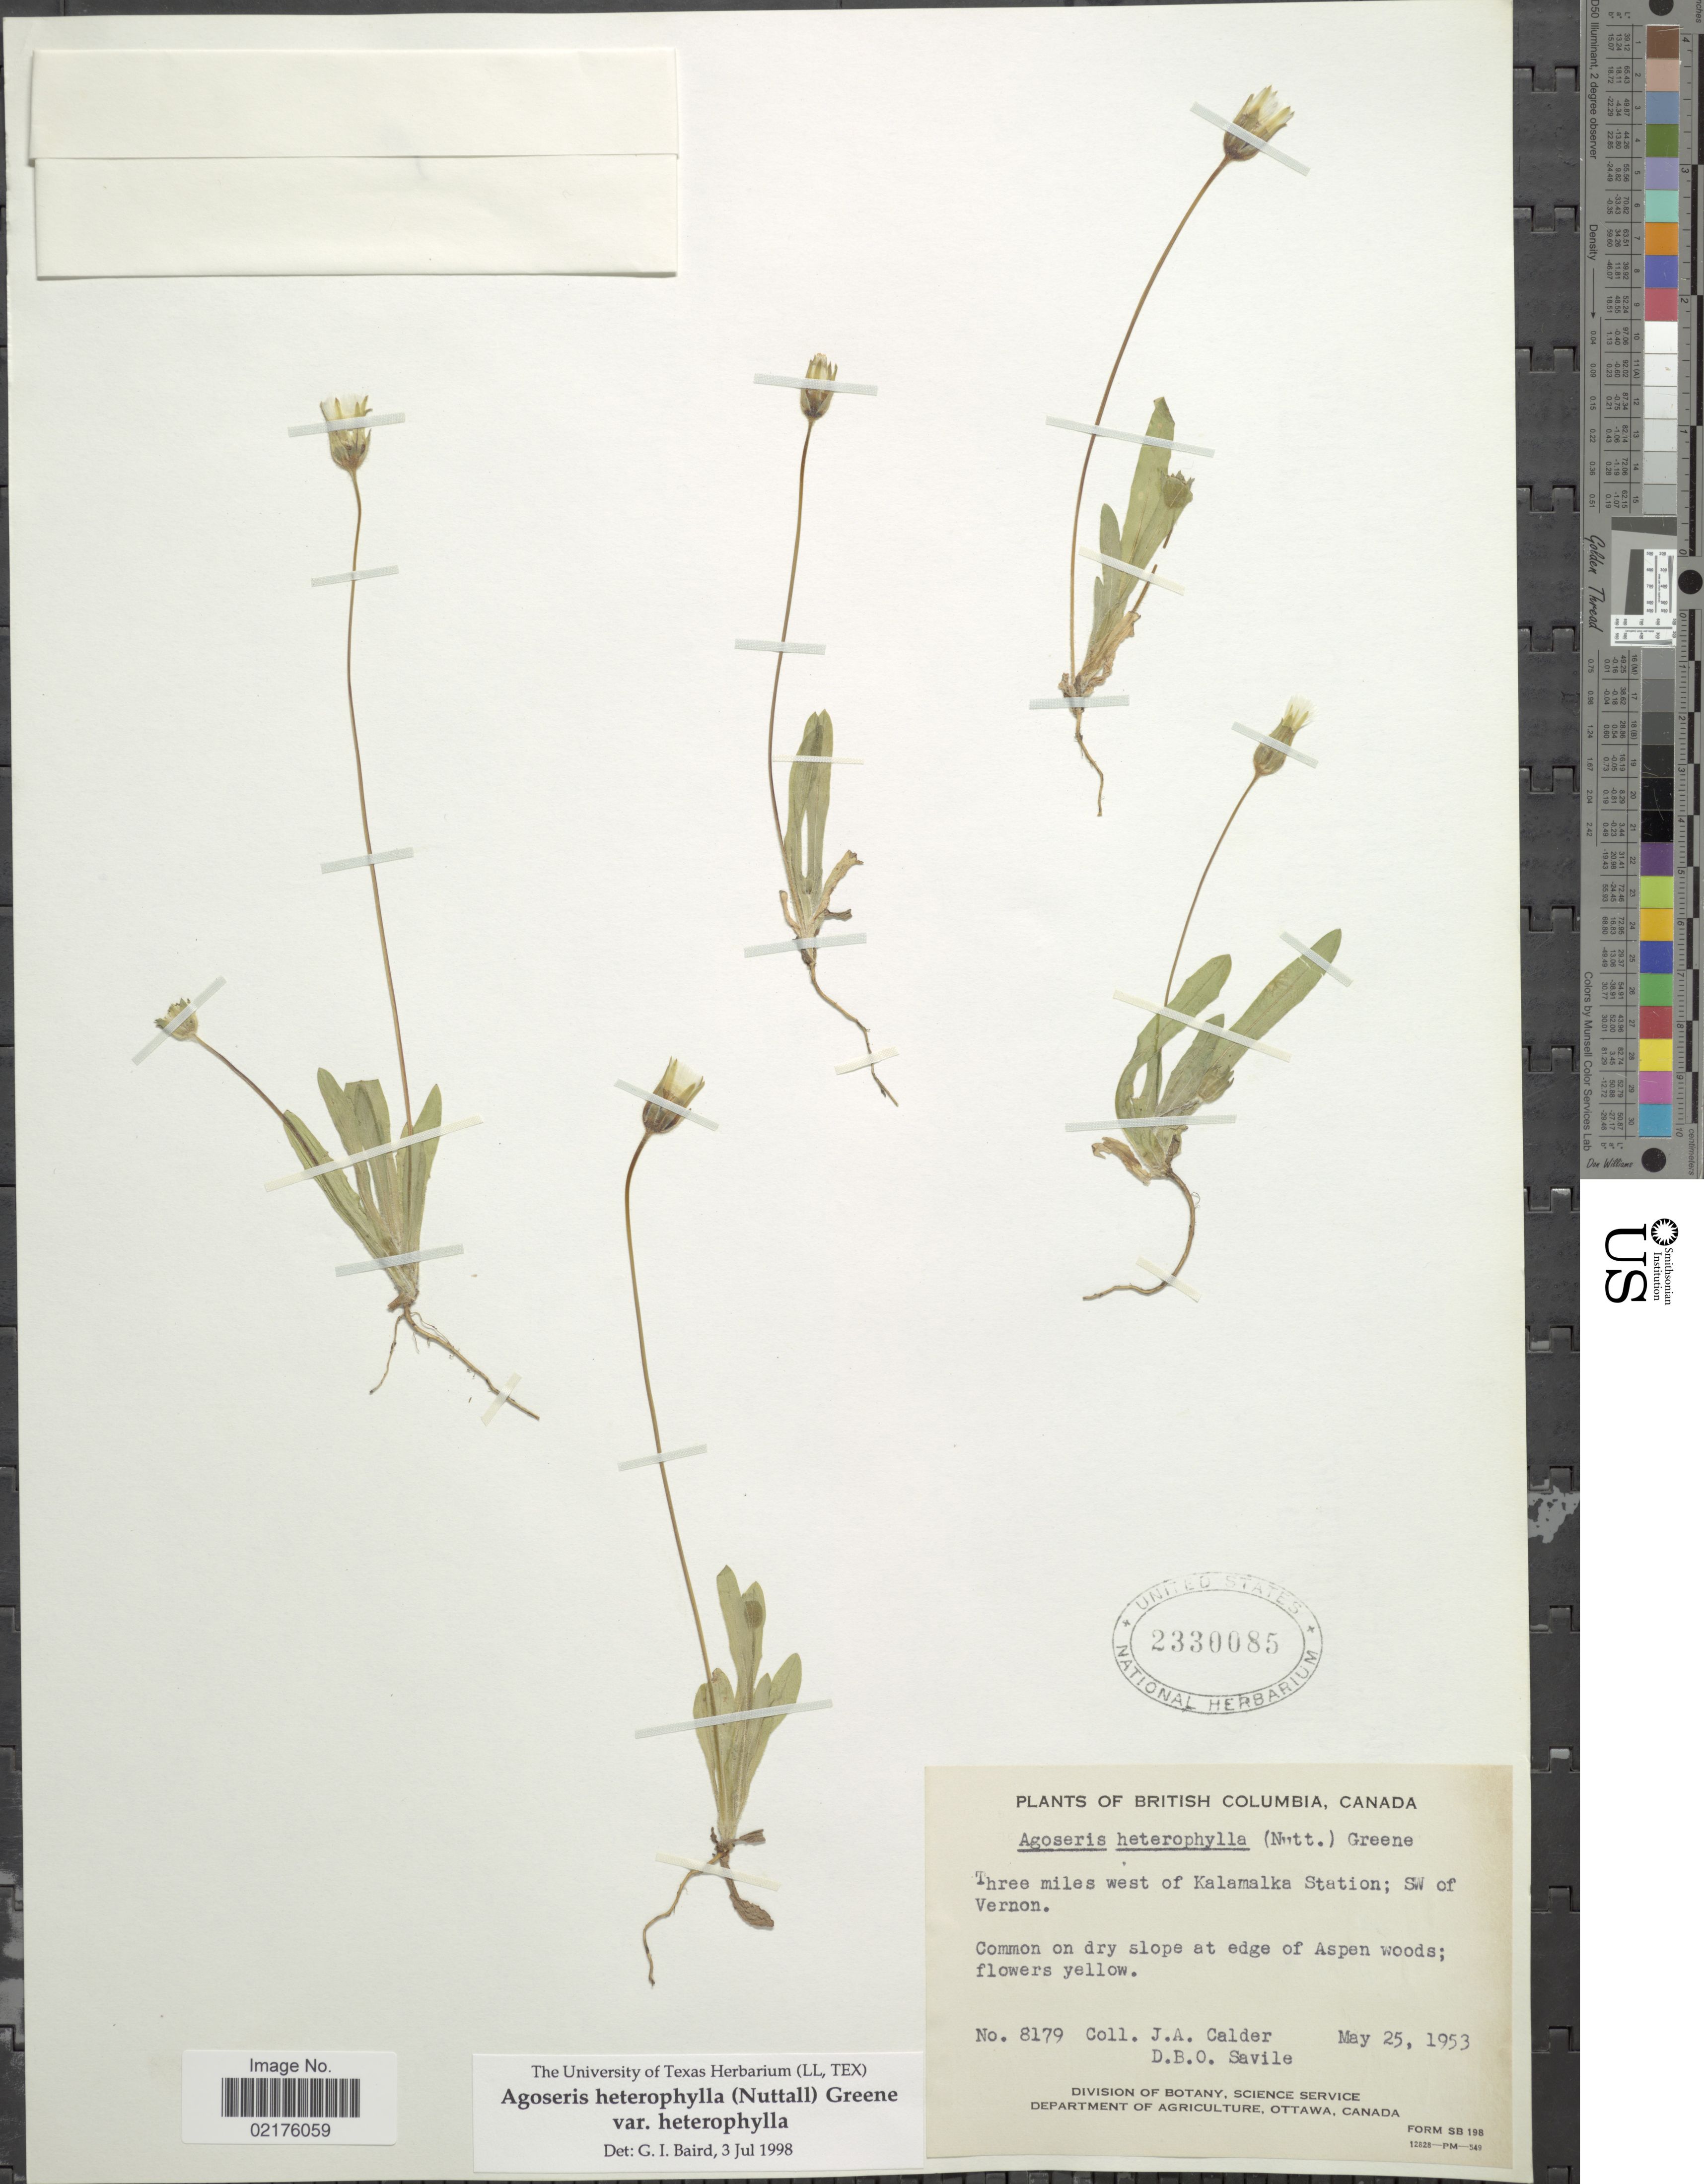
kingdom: Plantae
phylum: Tracheophyta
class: Magnoliopsida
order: Asterales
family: Asteraceae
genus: Agoseris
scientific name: Agoseris heterophylla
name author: (Nutt.) Greene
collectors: J. A. Calder & D. Savile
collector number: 81789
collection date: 1953-05-25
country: Canada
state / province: British Columbia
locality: Thre miles west of Kalamalka Station, SW of Vernon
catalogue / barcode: US 2330085